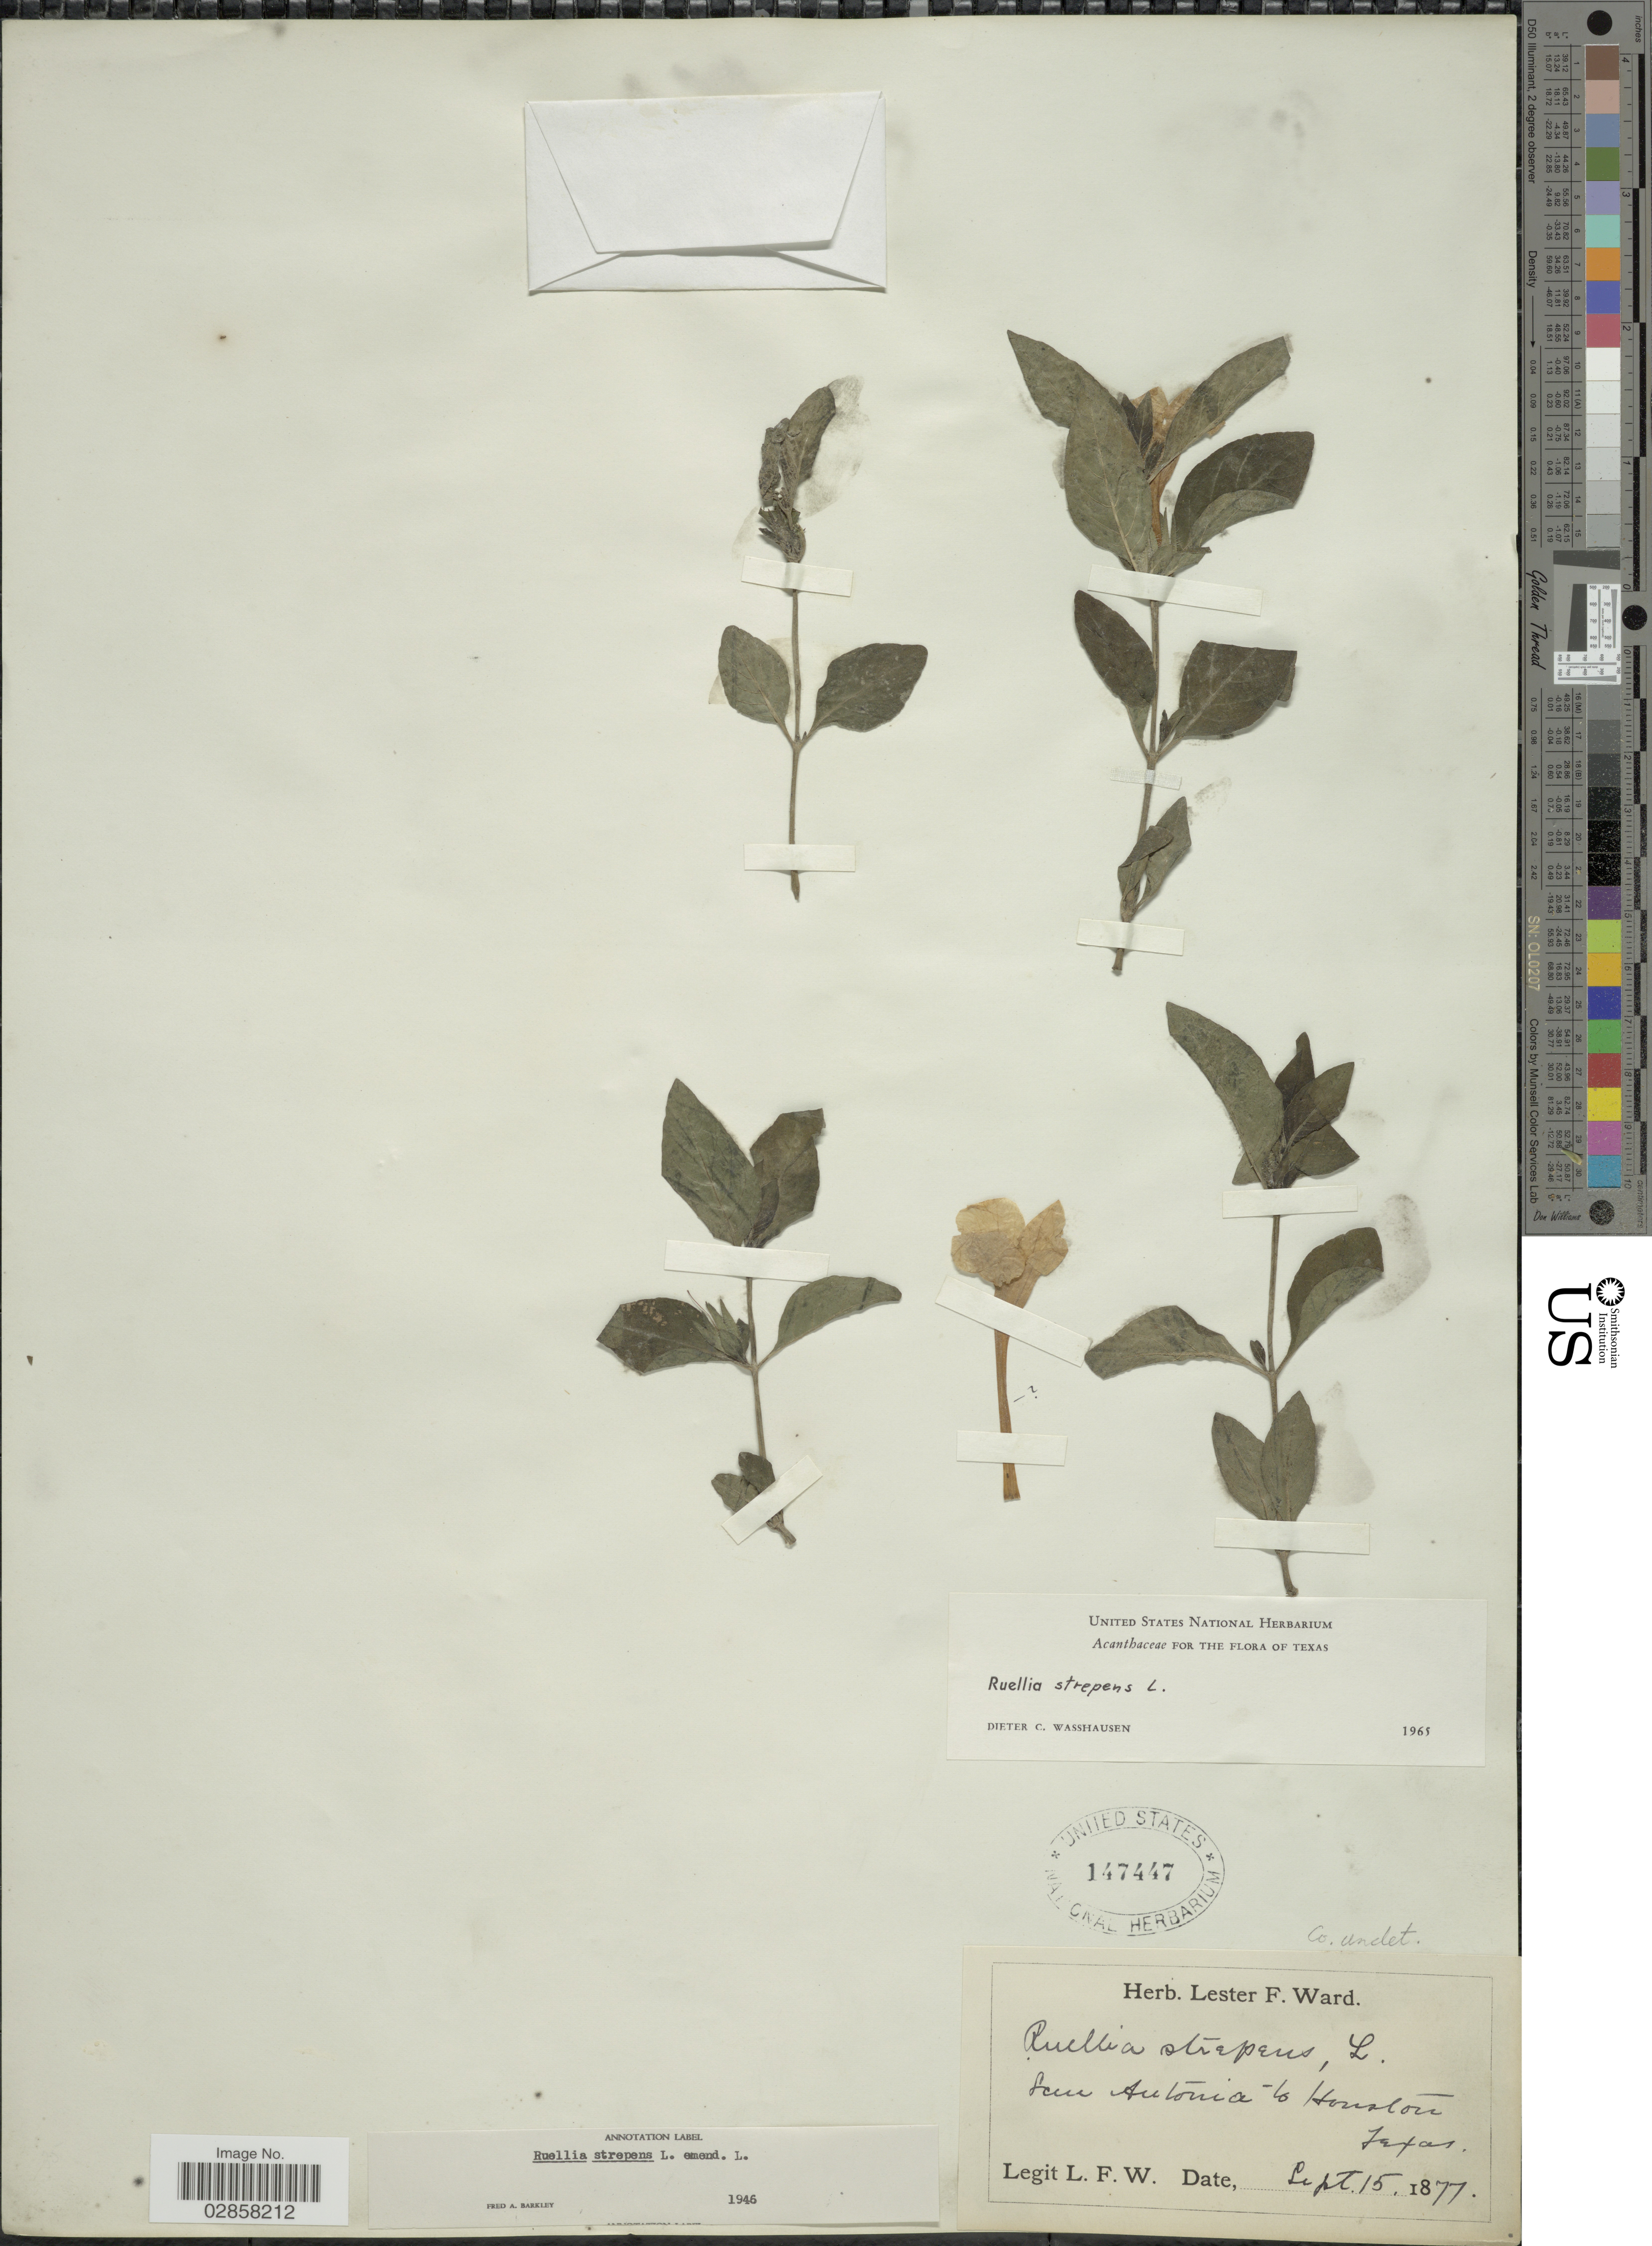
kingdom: Plantae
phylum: Tracheophyta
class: Magnoliopsida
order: Lamiales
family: Acanthaceae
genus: Ruellia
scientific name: Ruellia strepens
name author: L.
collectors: L. F. Ward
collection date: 1877-09-15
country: United States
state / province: Texas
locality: San Antonia to Houston, Texas.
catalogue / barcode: US 1474447